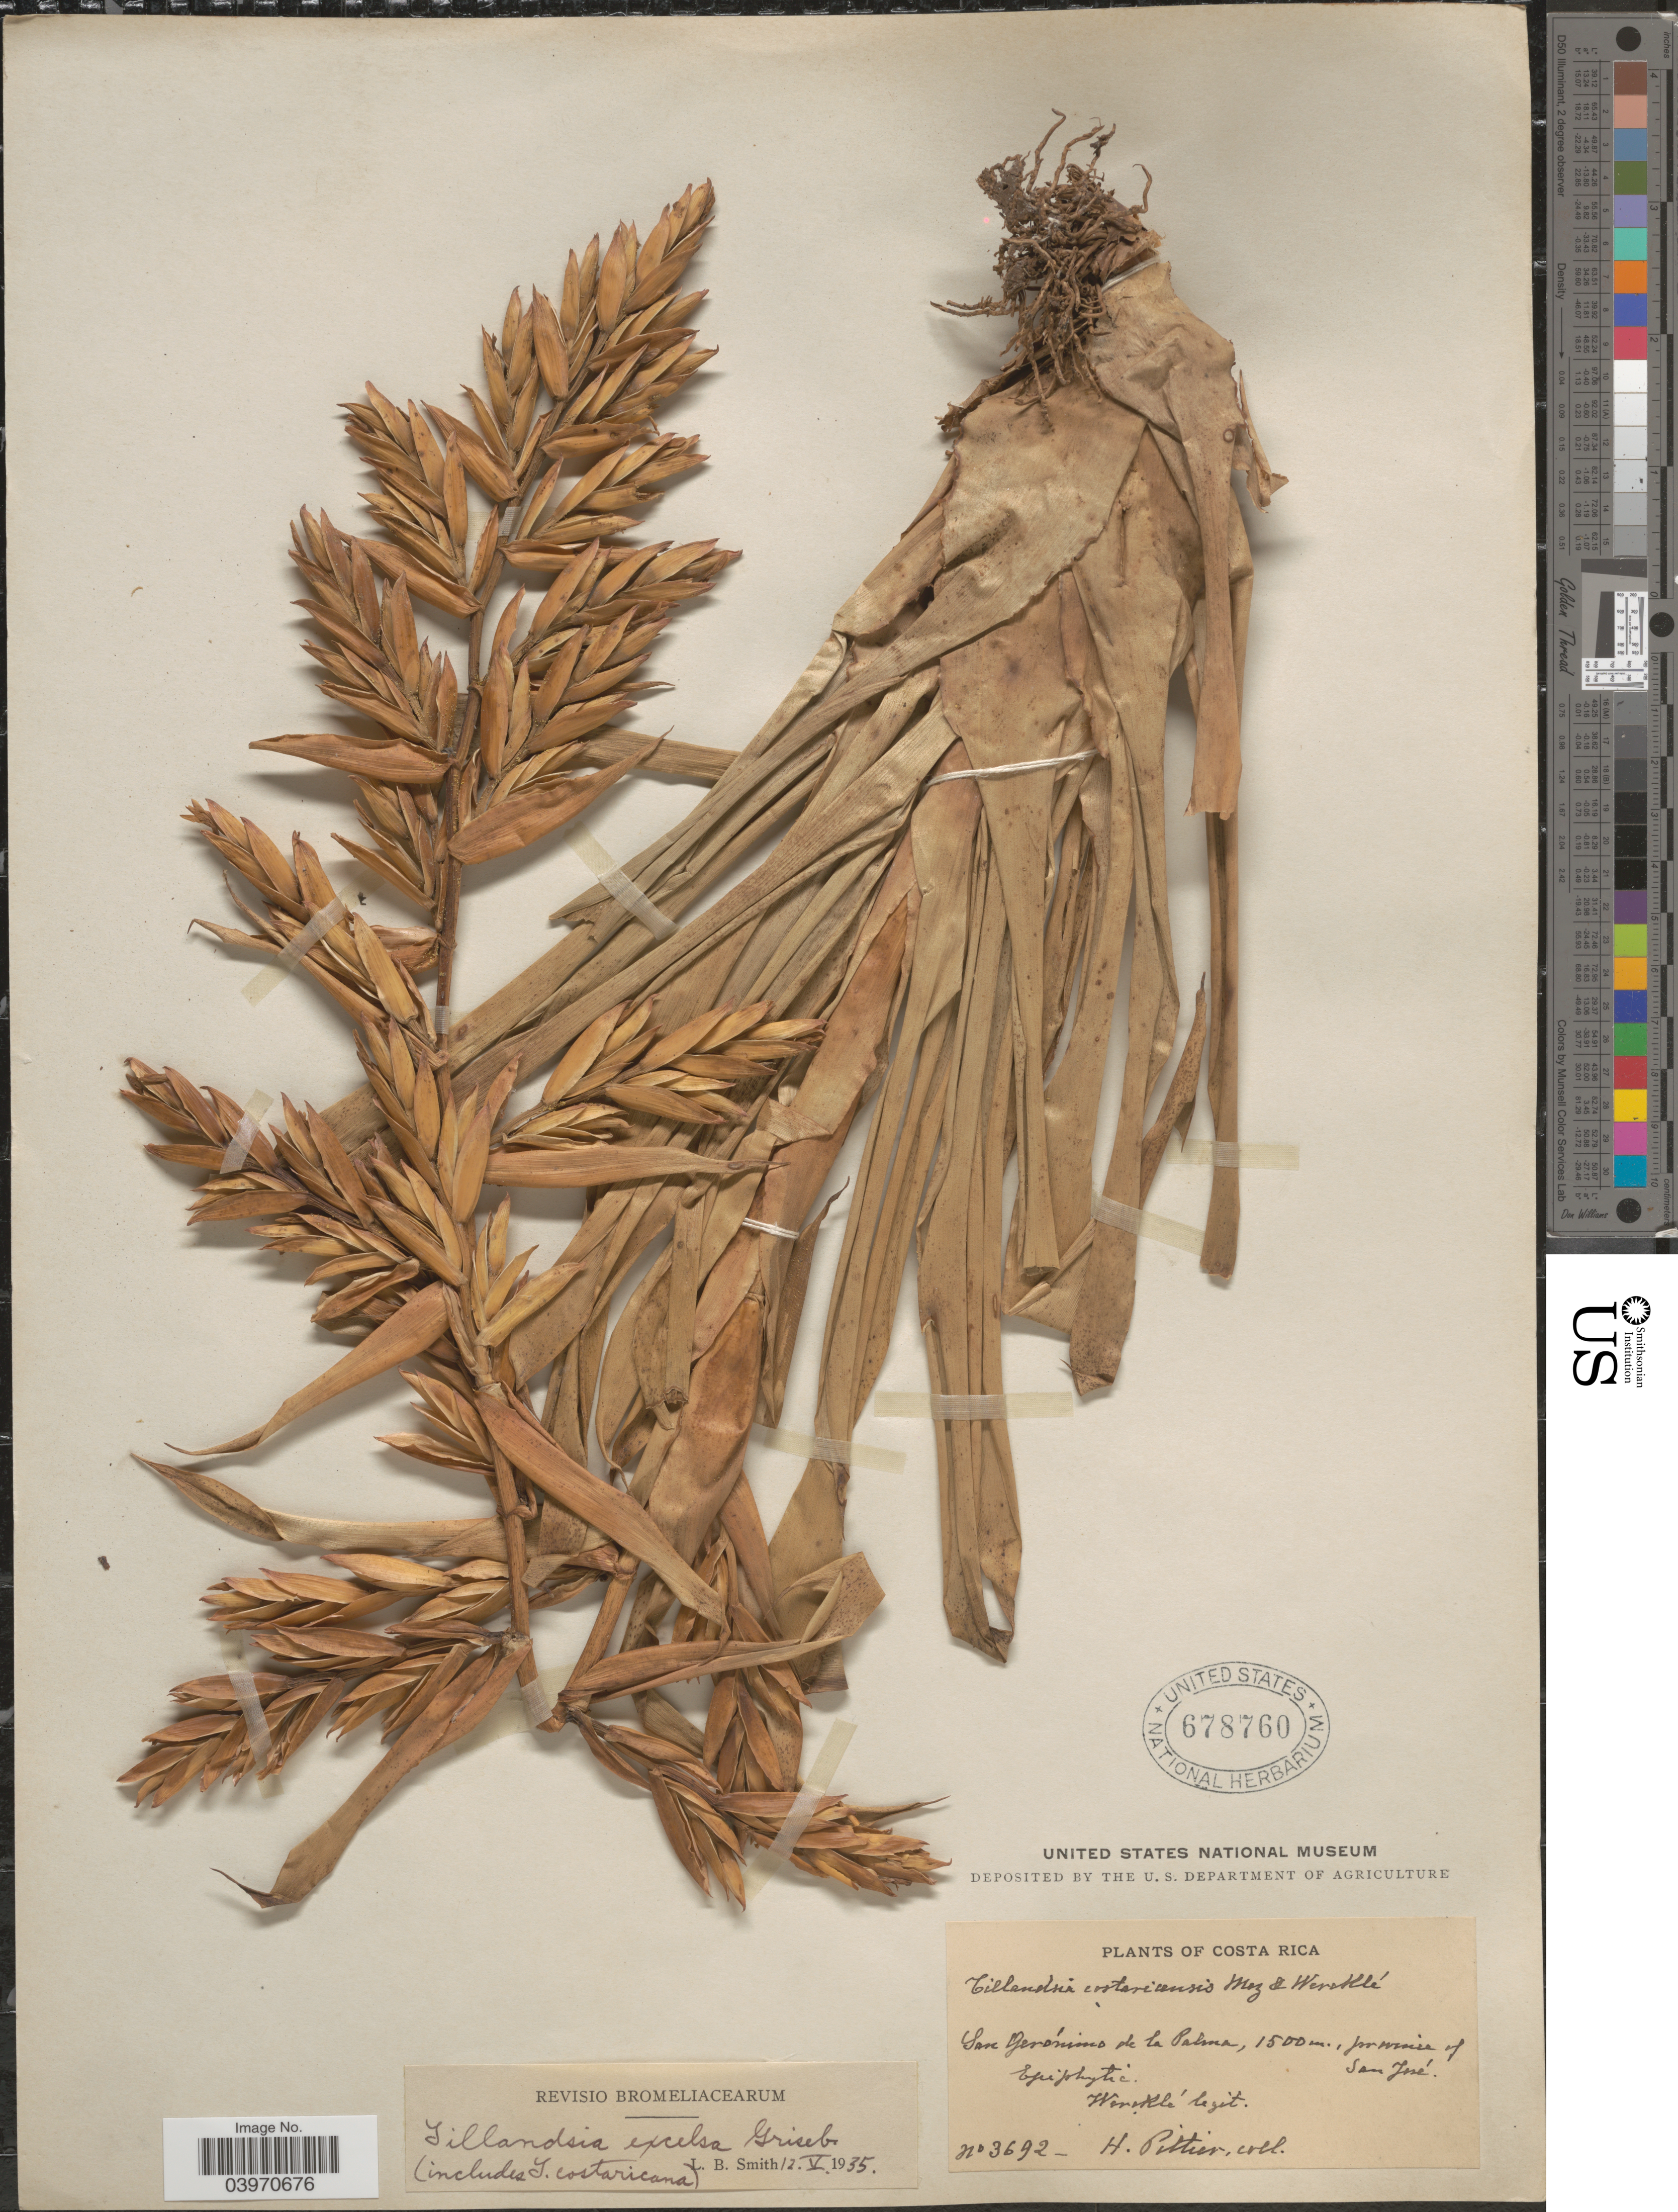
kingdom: Plantae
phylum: Tracheophyta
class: Liliopsida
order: Poales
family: Bromeliaceae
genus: Tillandsia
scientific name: Tillandsia excelsa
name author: Griseb.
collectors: Werckle & H. F. Pittier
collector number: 3692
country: Costa Rica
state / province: San José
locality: San Gerónimo de la Palma.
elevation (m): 1500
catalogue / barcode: US 678760